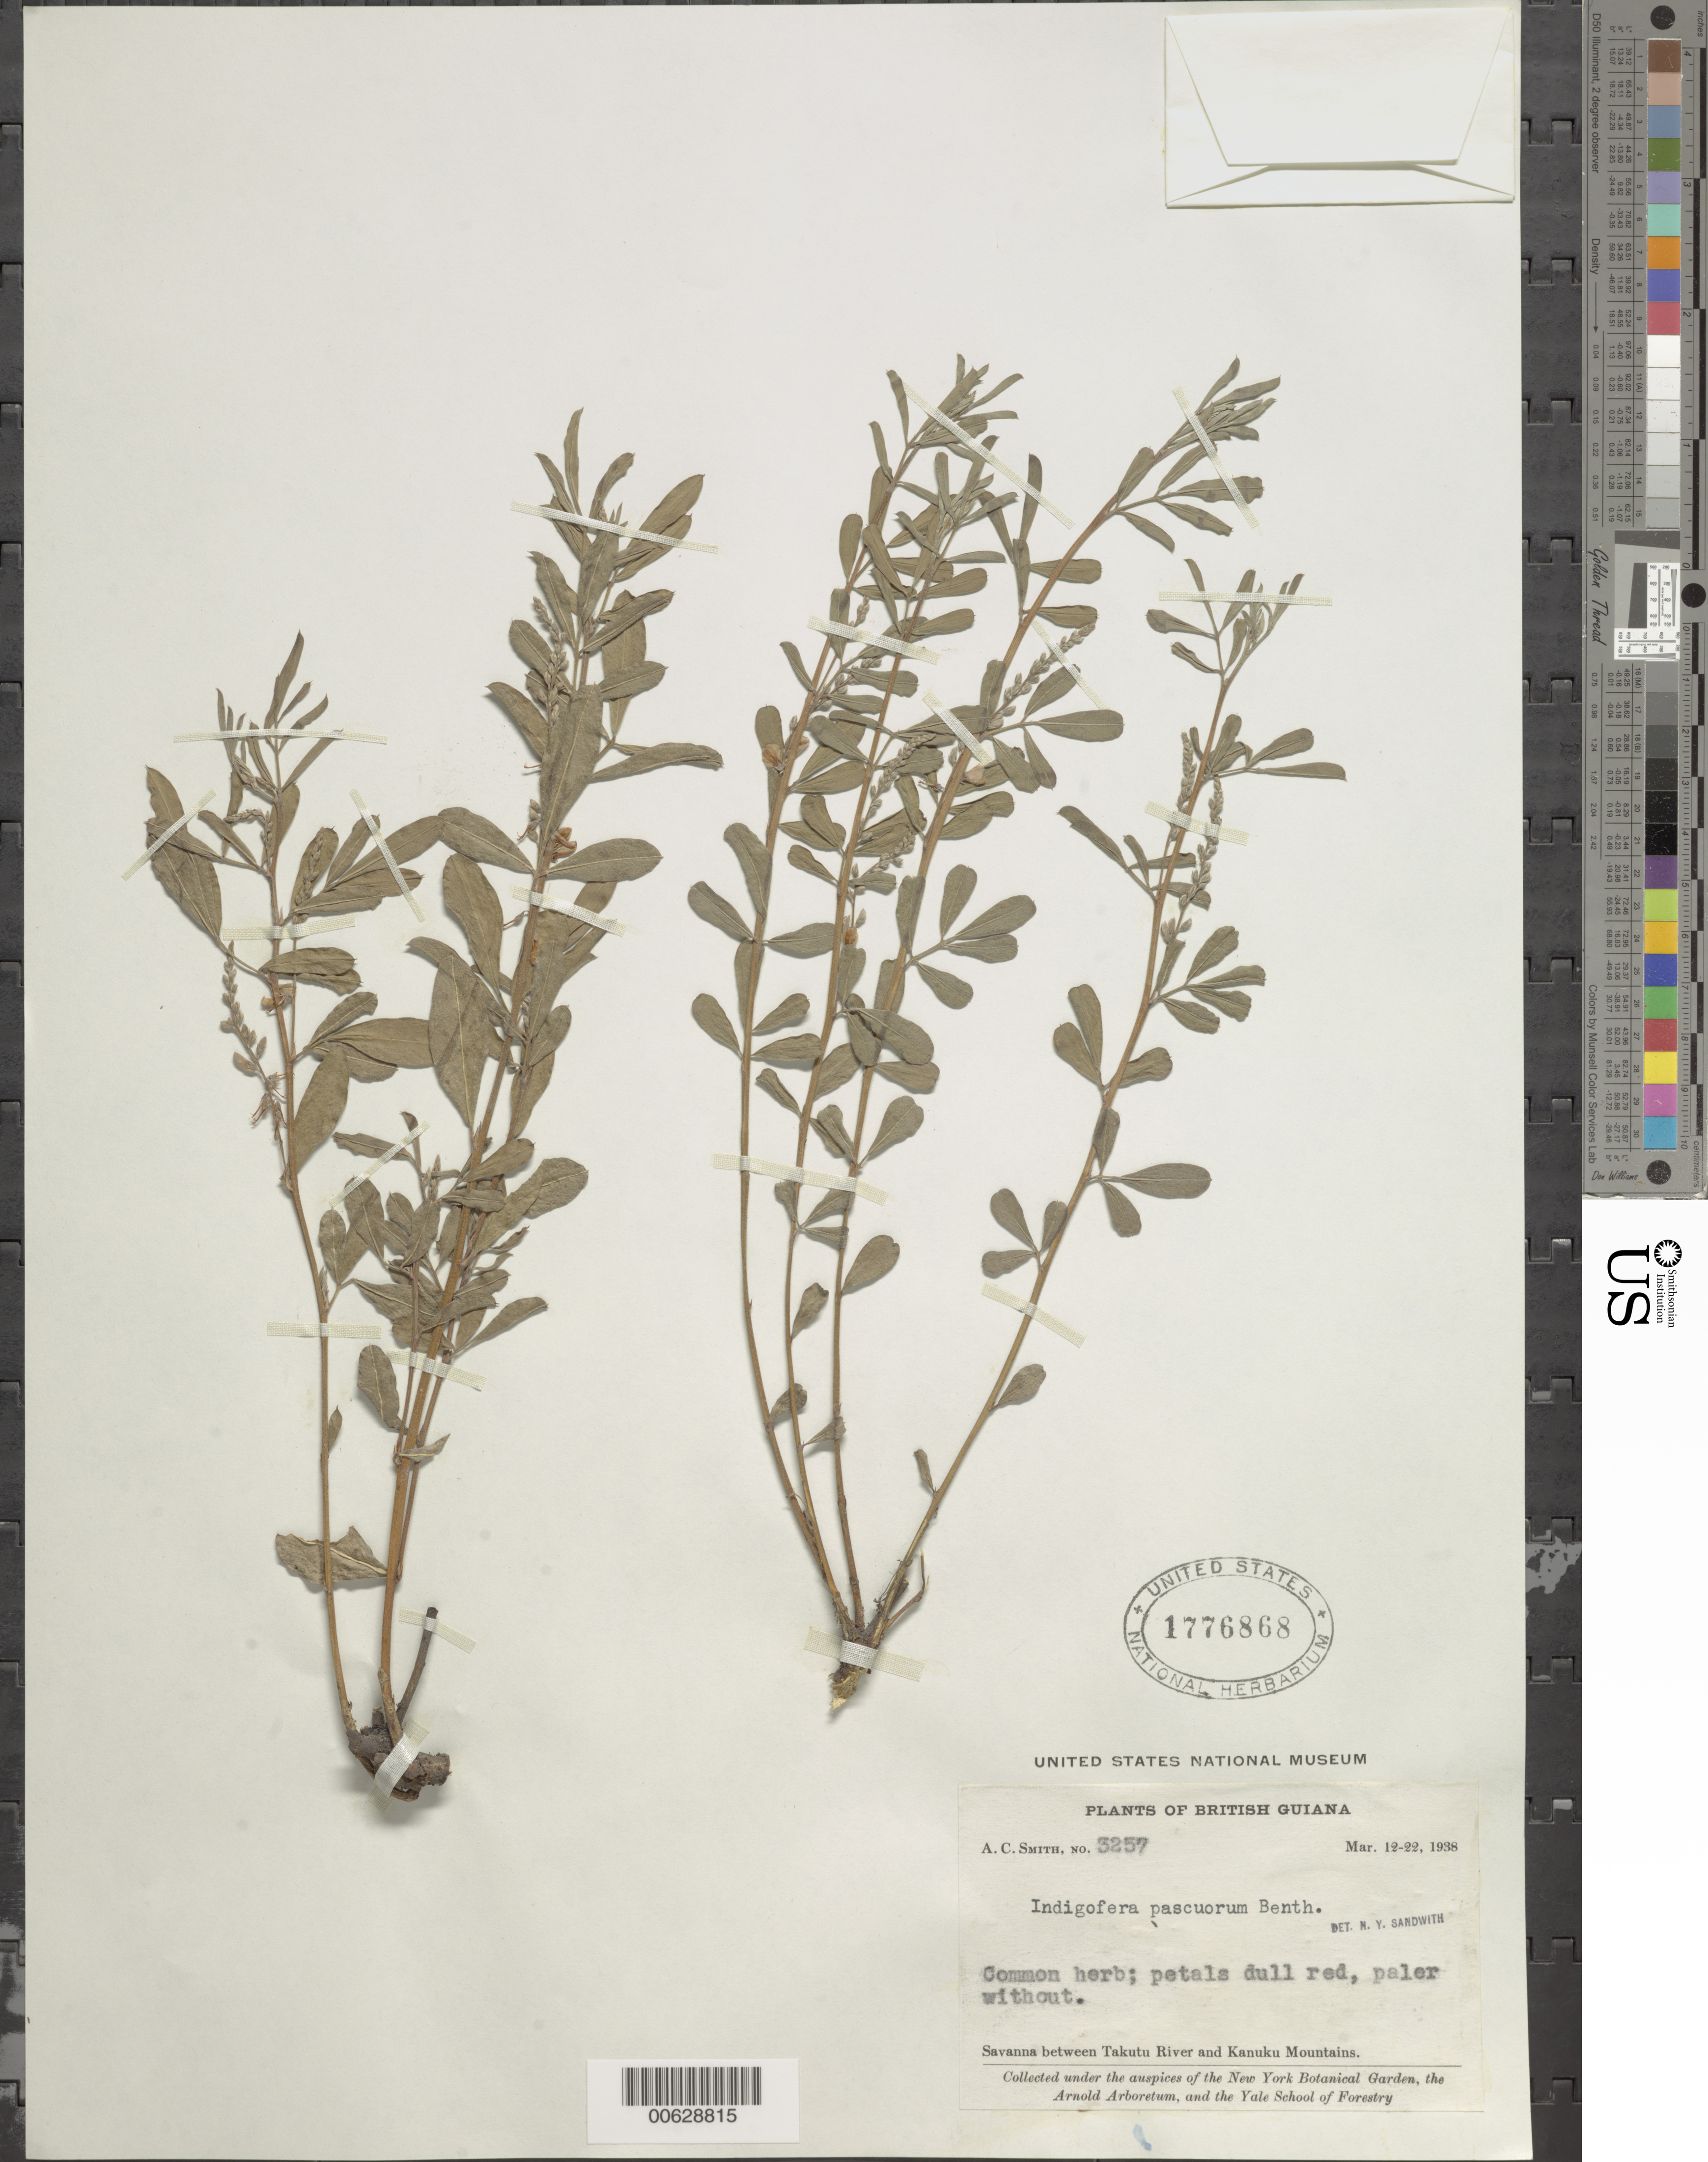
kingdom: Plantae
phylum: Tracheophyta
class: Magnoliopsida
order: Fabales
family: Fabaceae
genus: Indigofera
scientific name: Indigofera pascuorum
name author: Benth.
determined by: Sandwith, N. Y.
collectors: A. C. Smith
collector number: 3257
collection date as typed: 12-Mar-38 to 22-Mar-38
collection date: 1938-03-12/1938-03-22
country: Guyana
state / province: U. Takutu-U. Essequibo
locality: Kanuku Mts., savanna betw. mts. and Takutu R.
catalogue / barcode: US 1776868